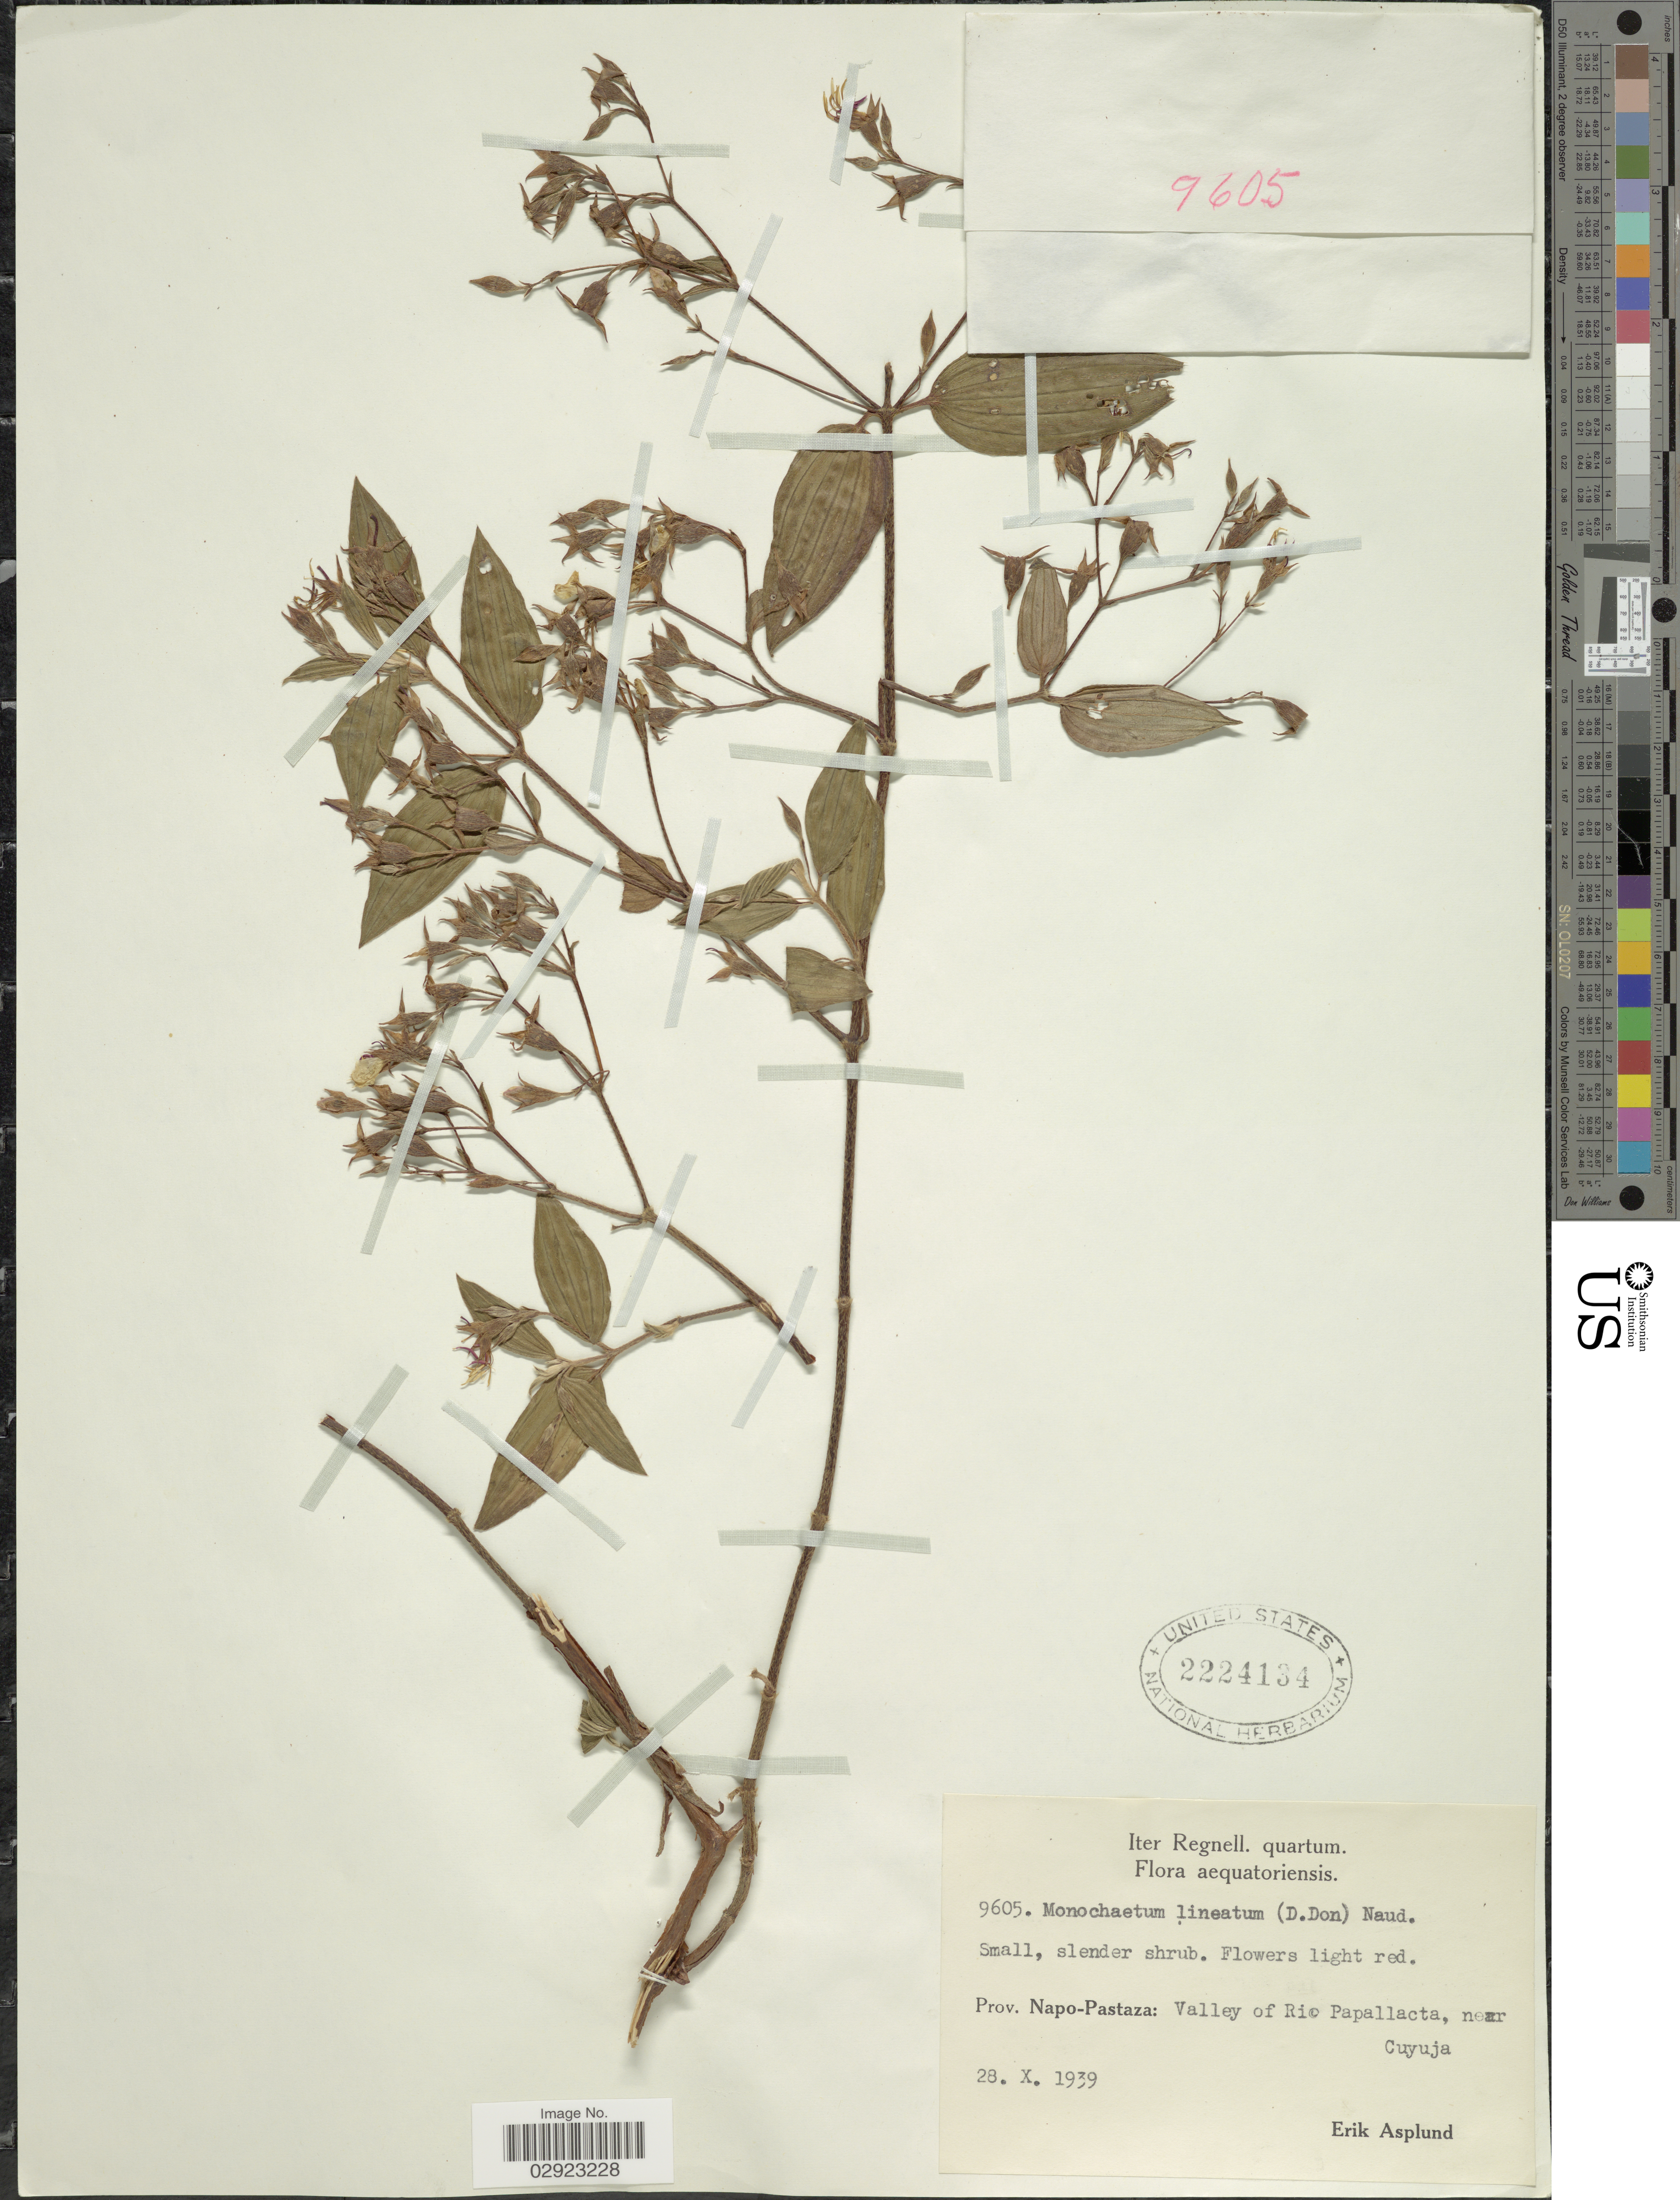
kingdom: Plantae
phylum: Tracheophyta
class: Magnoliopsida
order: Myrtales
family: Melastomataceae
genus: Monochaetum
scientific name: Monochaetum lineatum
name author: (D. Don) Naudin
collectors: E. Asplund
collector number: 9605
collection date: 1939-10-28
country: Ecuador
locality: Prov. Napo-Pastaza: Valley of Rio Papallacta, near Cuyuja.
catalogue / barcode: US 2224134